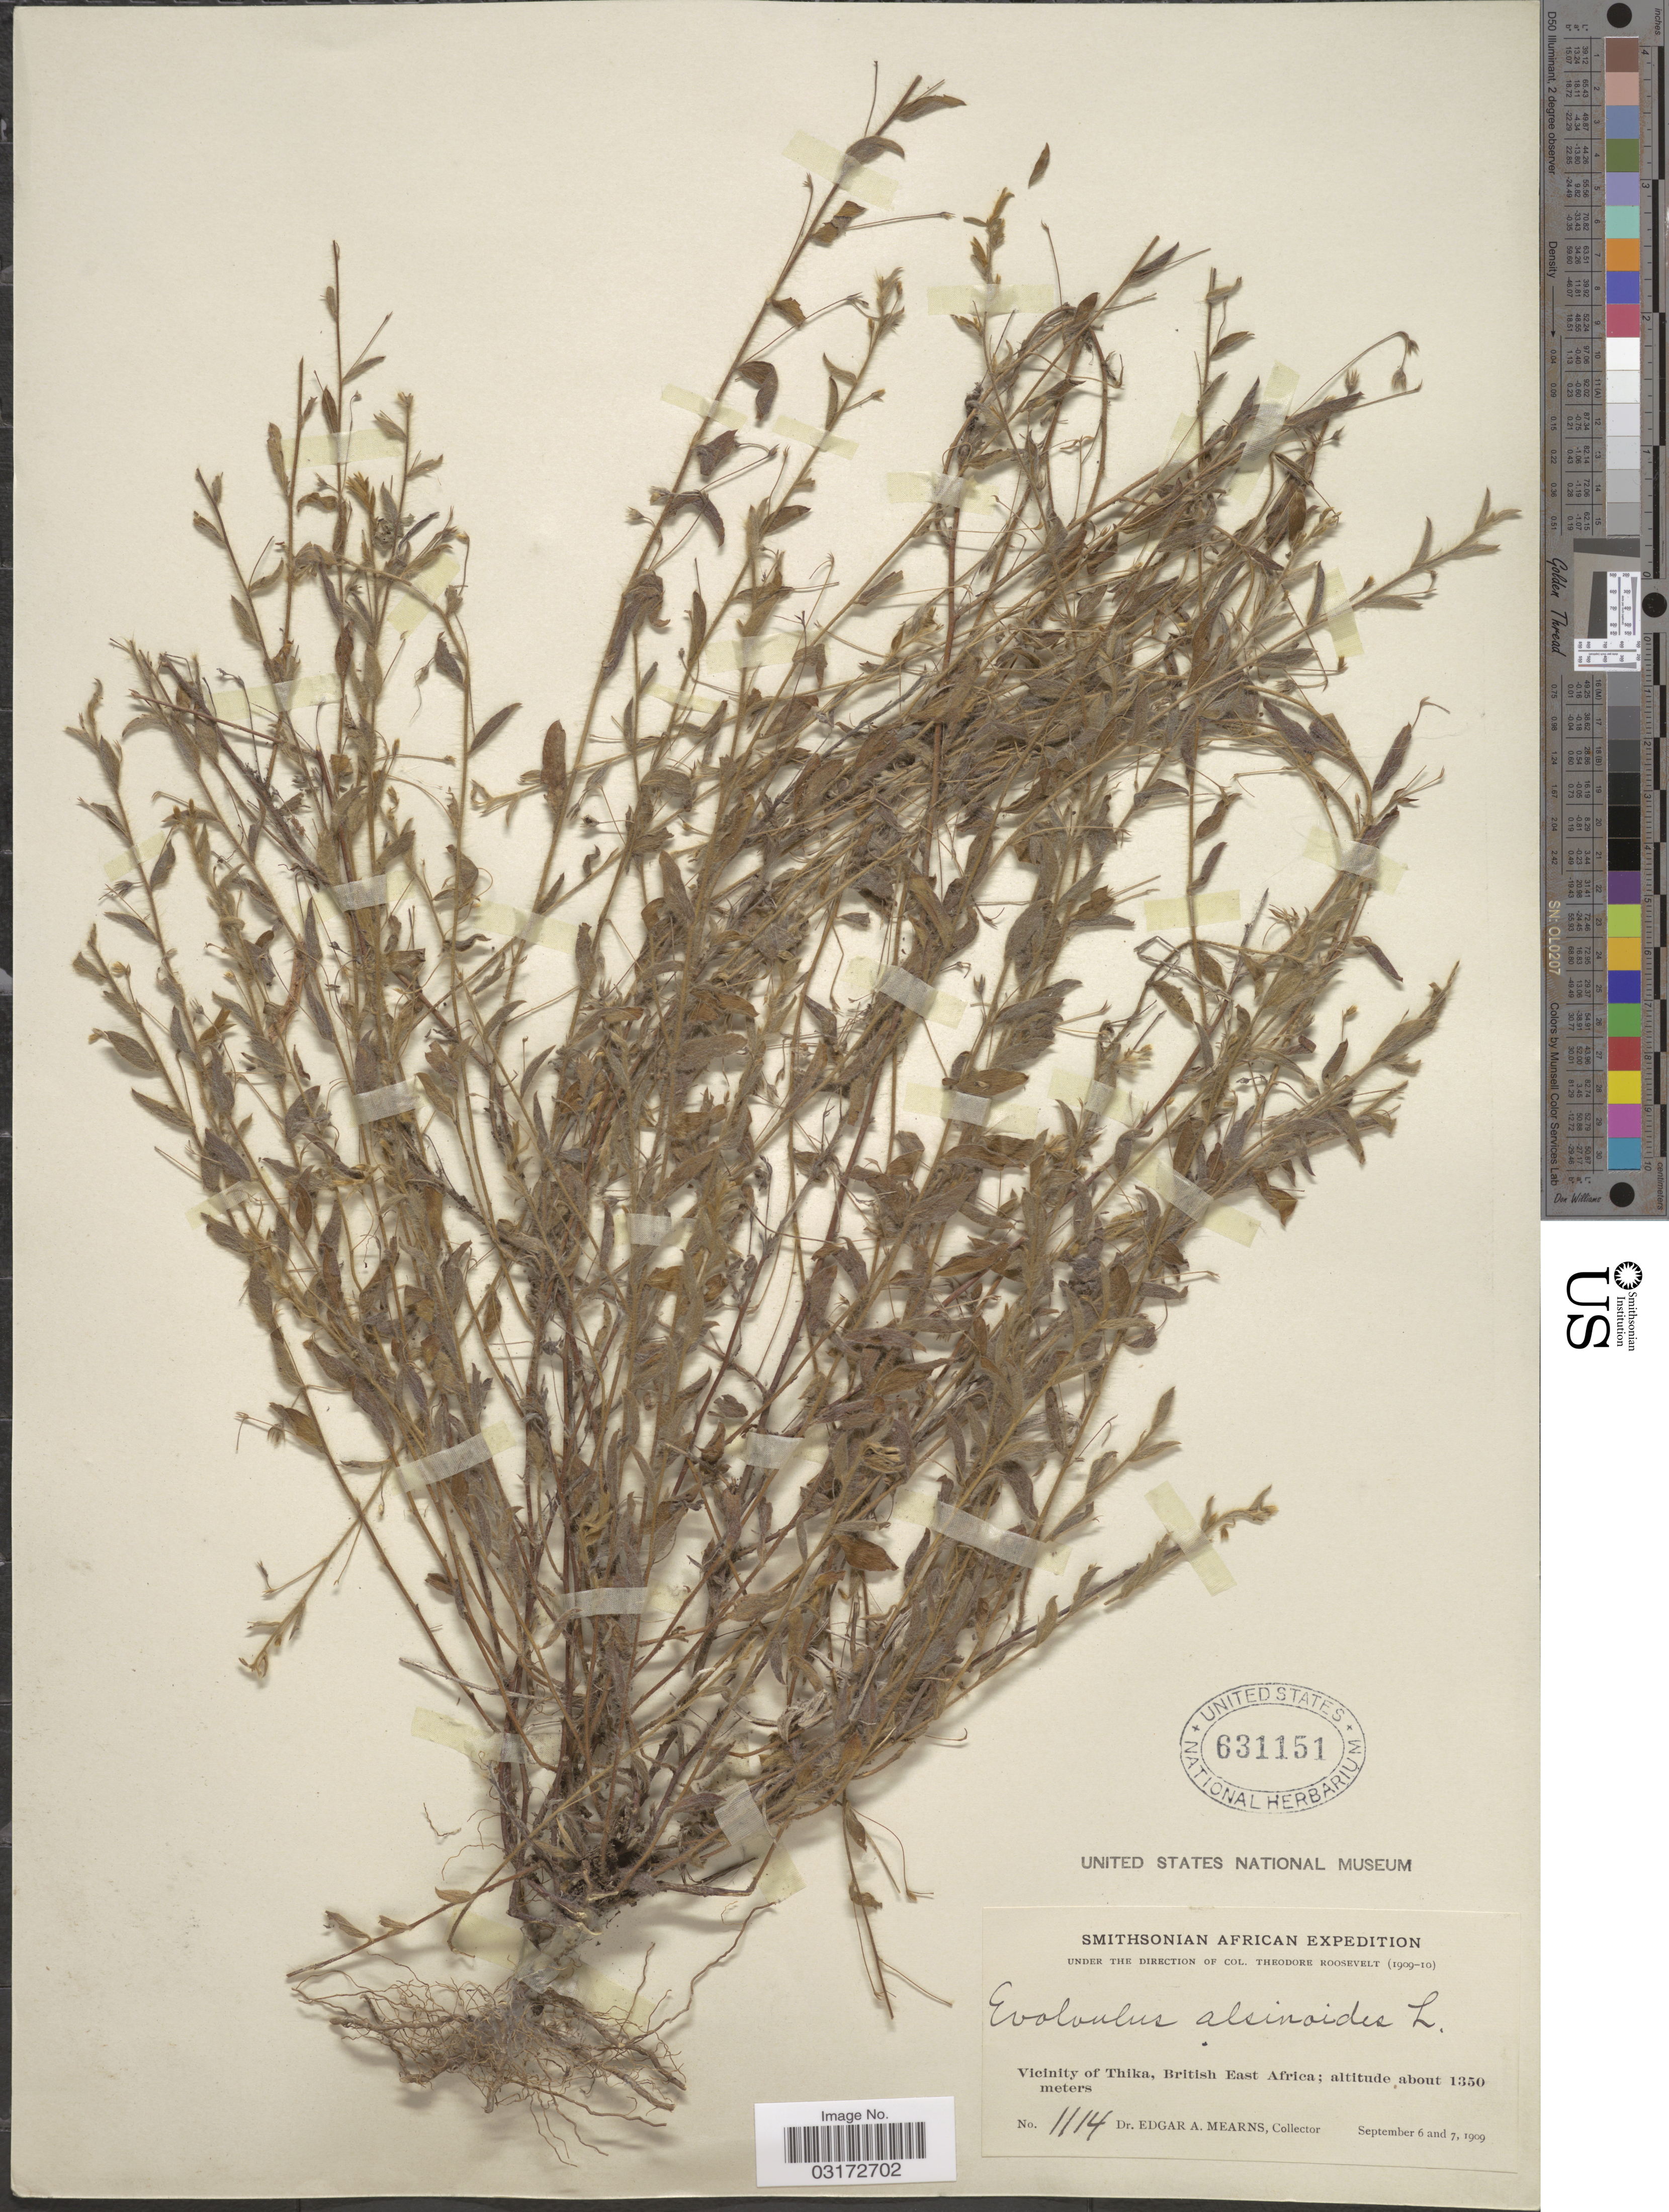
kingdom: Plantae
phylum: Tracheophyta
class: Magnoliopsida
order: Solanales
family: Convolvulaceae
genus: Evolvulus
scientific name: Evolvulus alsinoides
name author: (L.) L.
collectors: E. A. Mearns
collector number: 1114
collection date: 1909-09-06/1909-09-07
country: Kenya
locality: Vicinity of Thika, British East Africa.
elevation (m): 1350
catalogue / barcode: US 631151